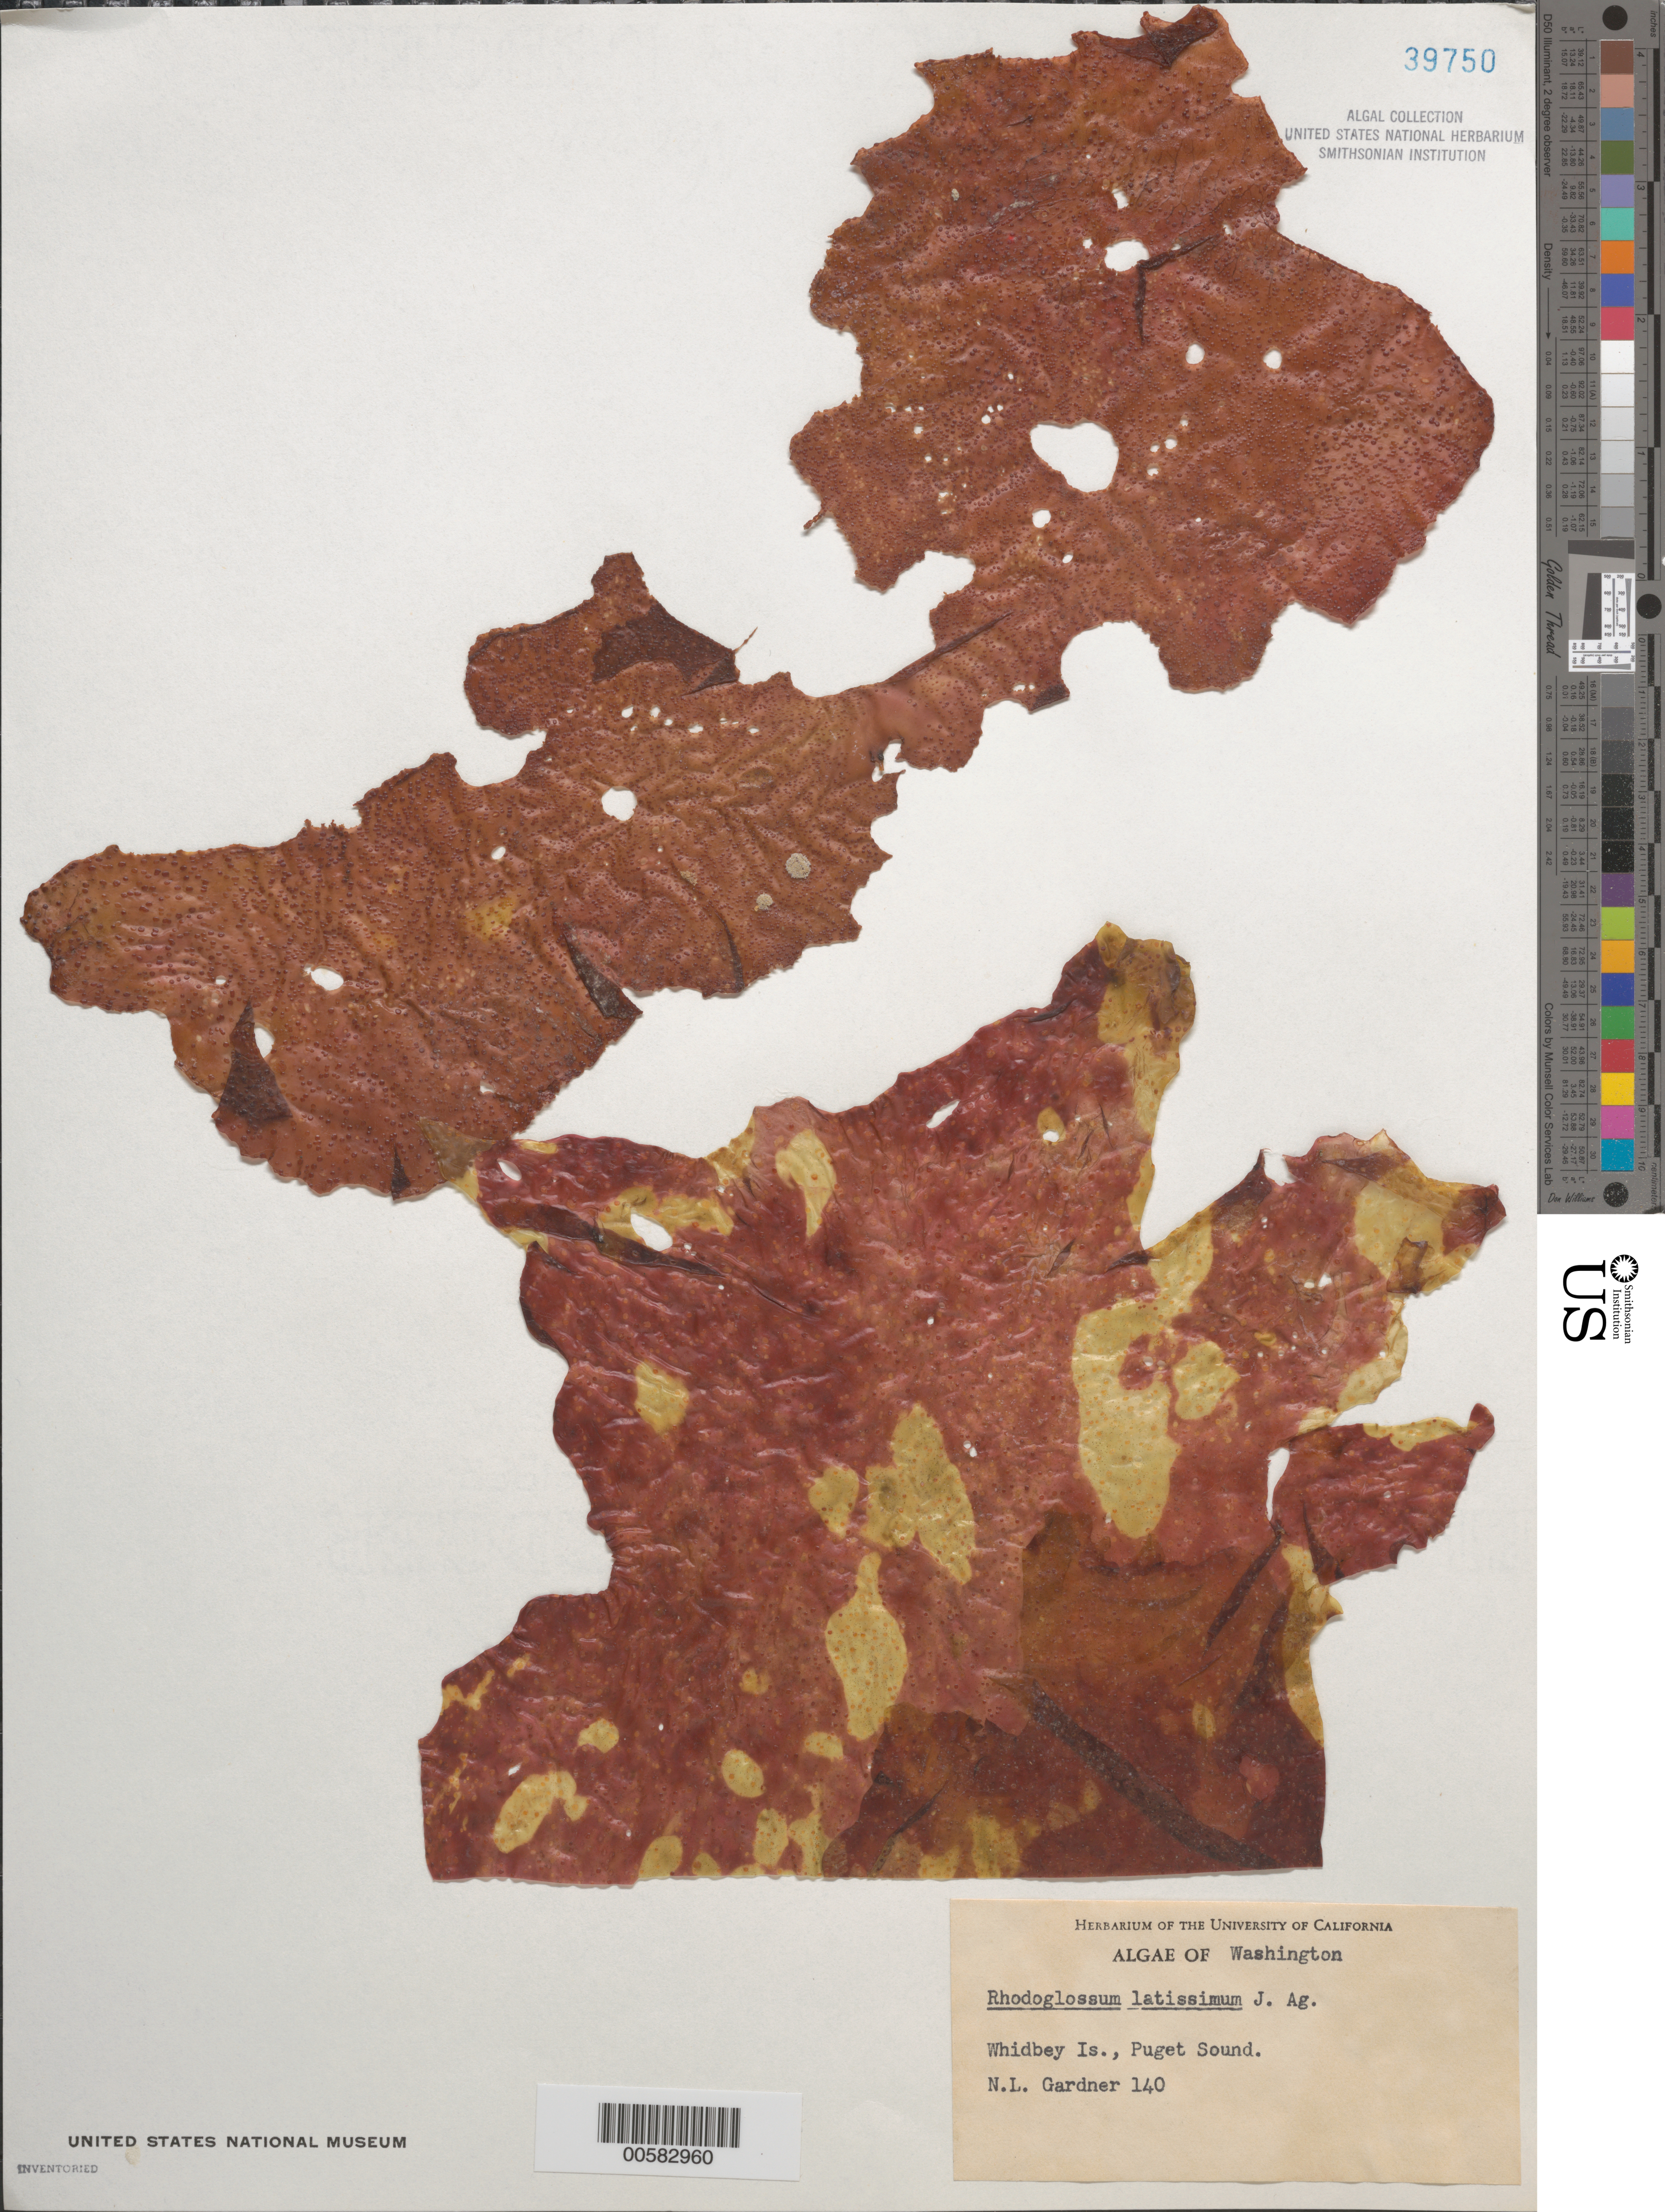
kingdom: Plantae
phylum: Rhodophyta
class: Florideophyceae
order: Gigartinales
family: Gigartinaceae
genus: Iridaea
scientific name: Iridaea latissima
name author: (Hooker f. & Harv.) Grunow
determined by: Algae name updating Project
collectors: N. Gardner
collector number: NLG 140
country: United States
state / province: Washington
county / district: Island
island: Whidbey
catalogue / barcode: US 39750